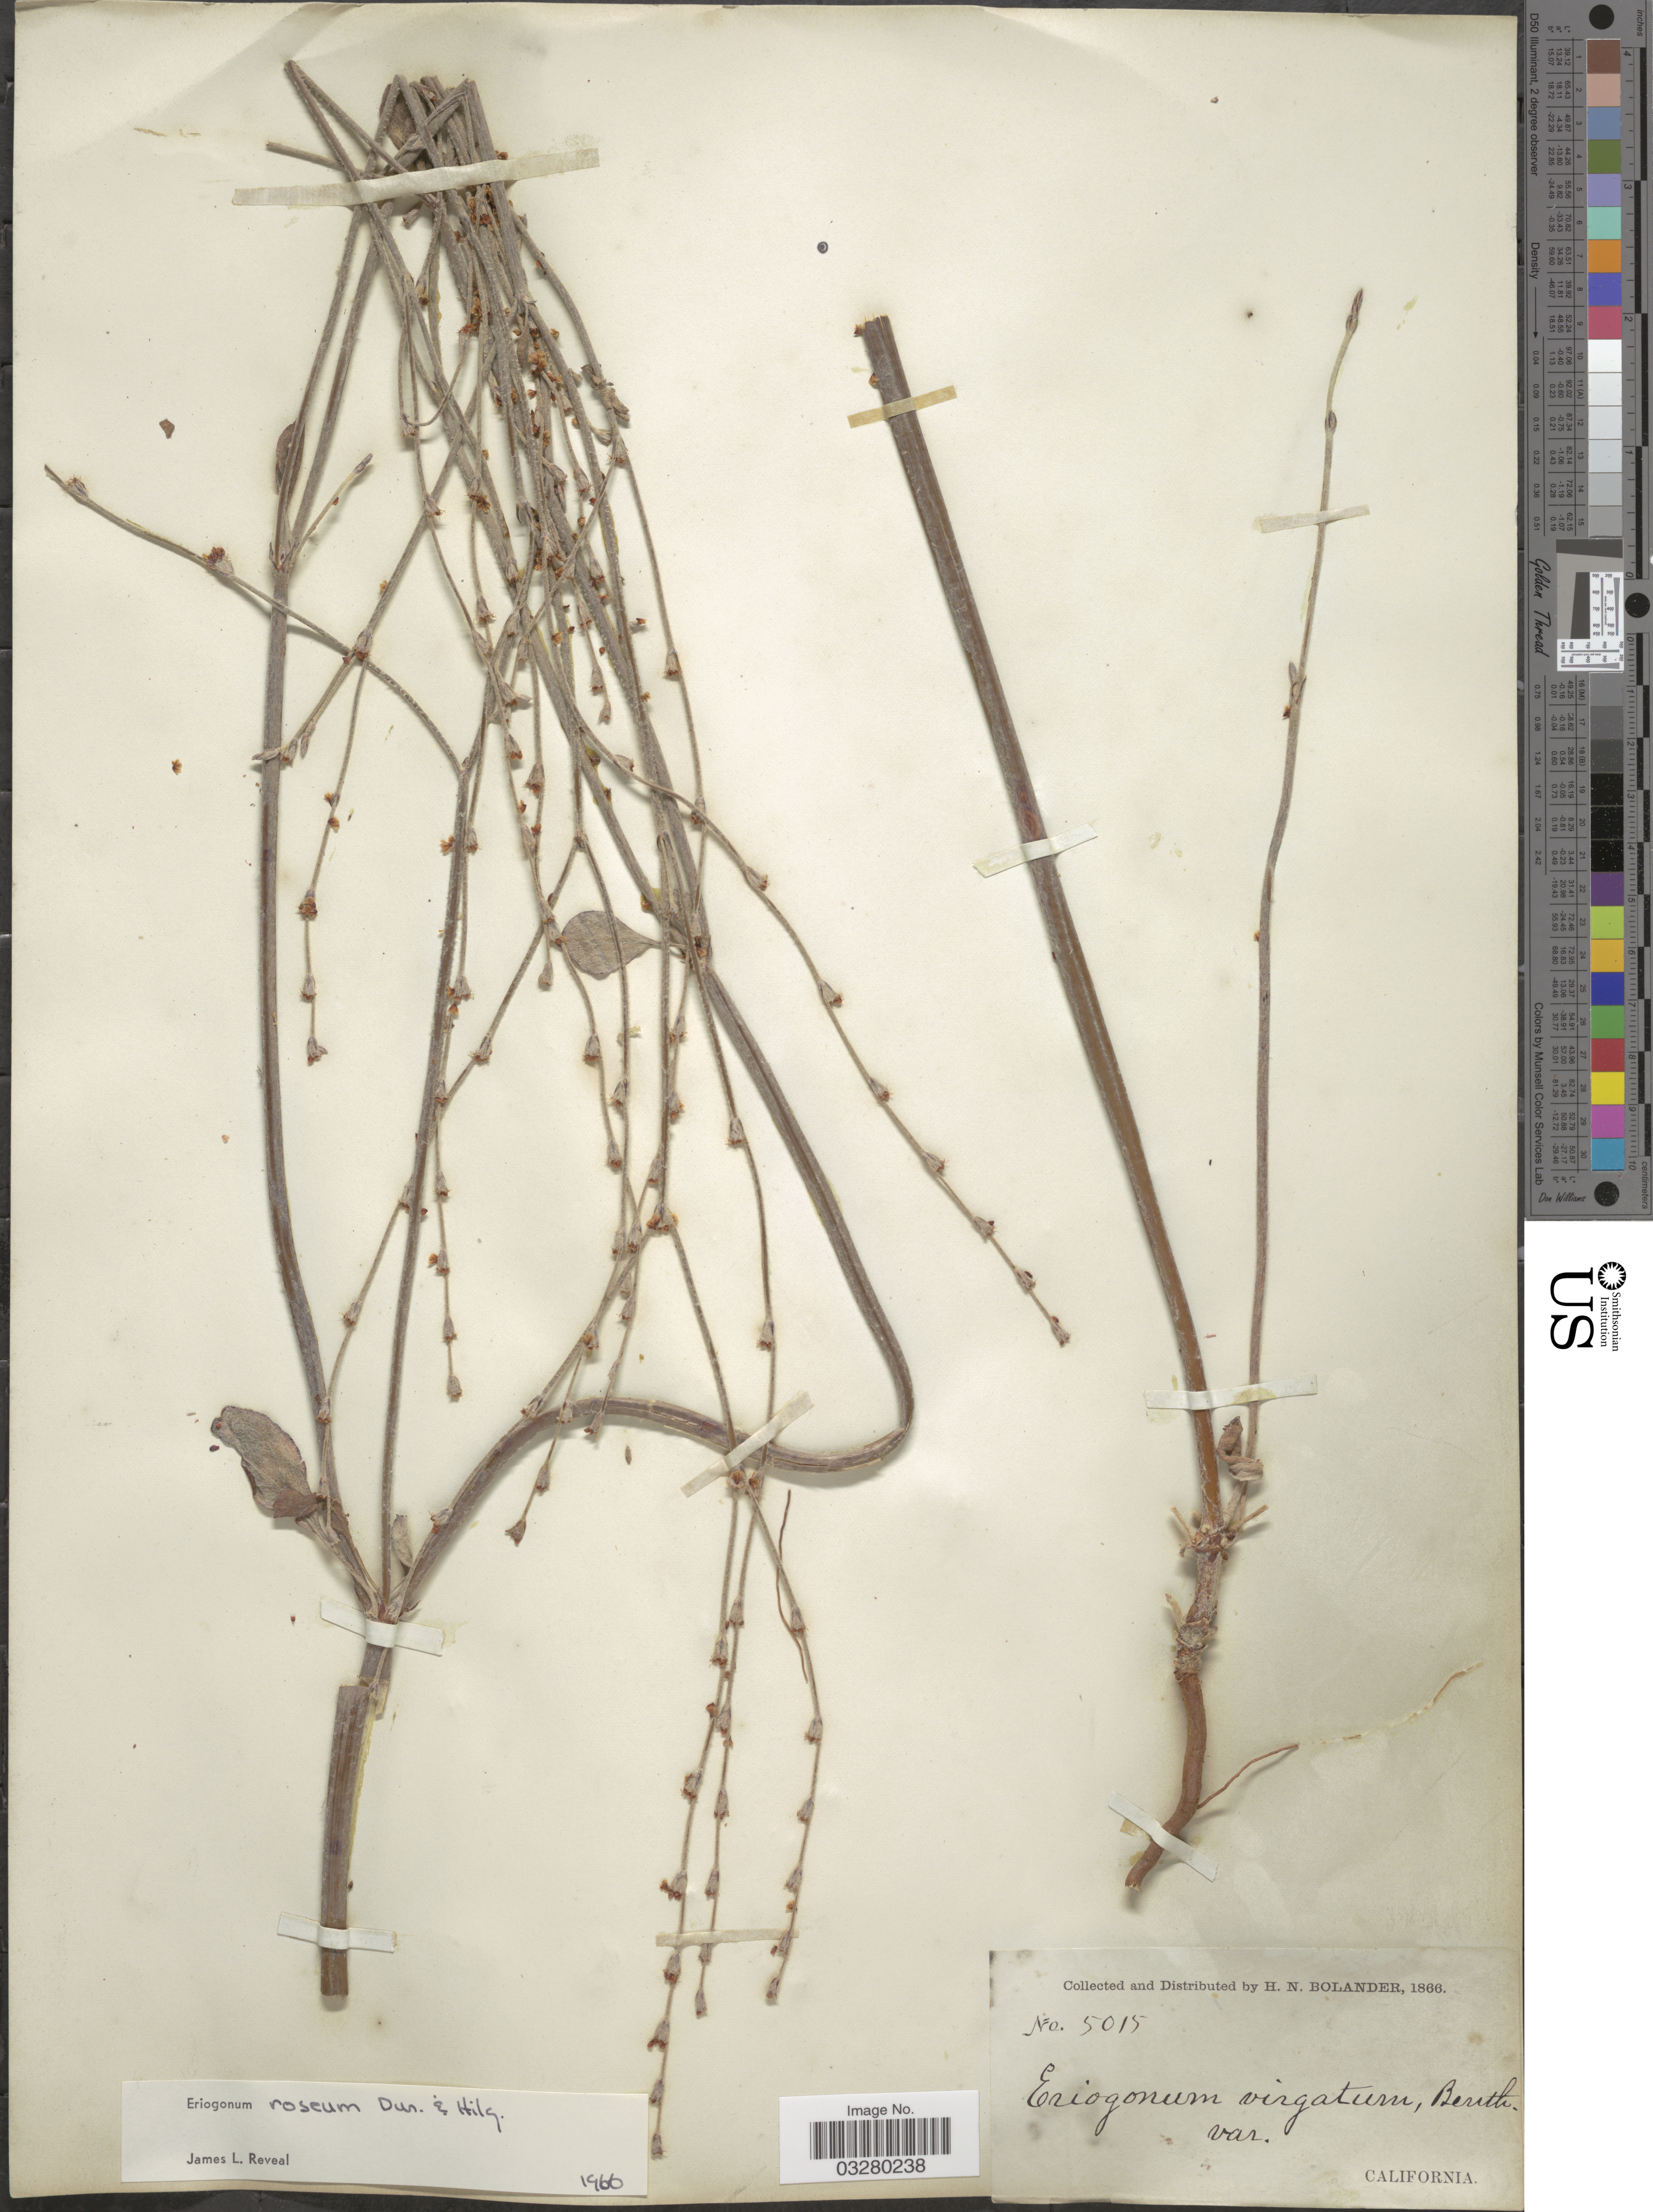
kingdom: Plantae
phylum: Tracheophyta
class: Magnoliopsida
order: Caryophyllales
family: Polygonaceae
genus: Eriogonum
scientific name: Eriogonum roseum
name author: Durand & Hilg.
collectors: H. Bolander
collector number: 5015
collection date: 1866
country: United States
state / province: California